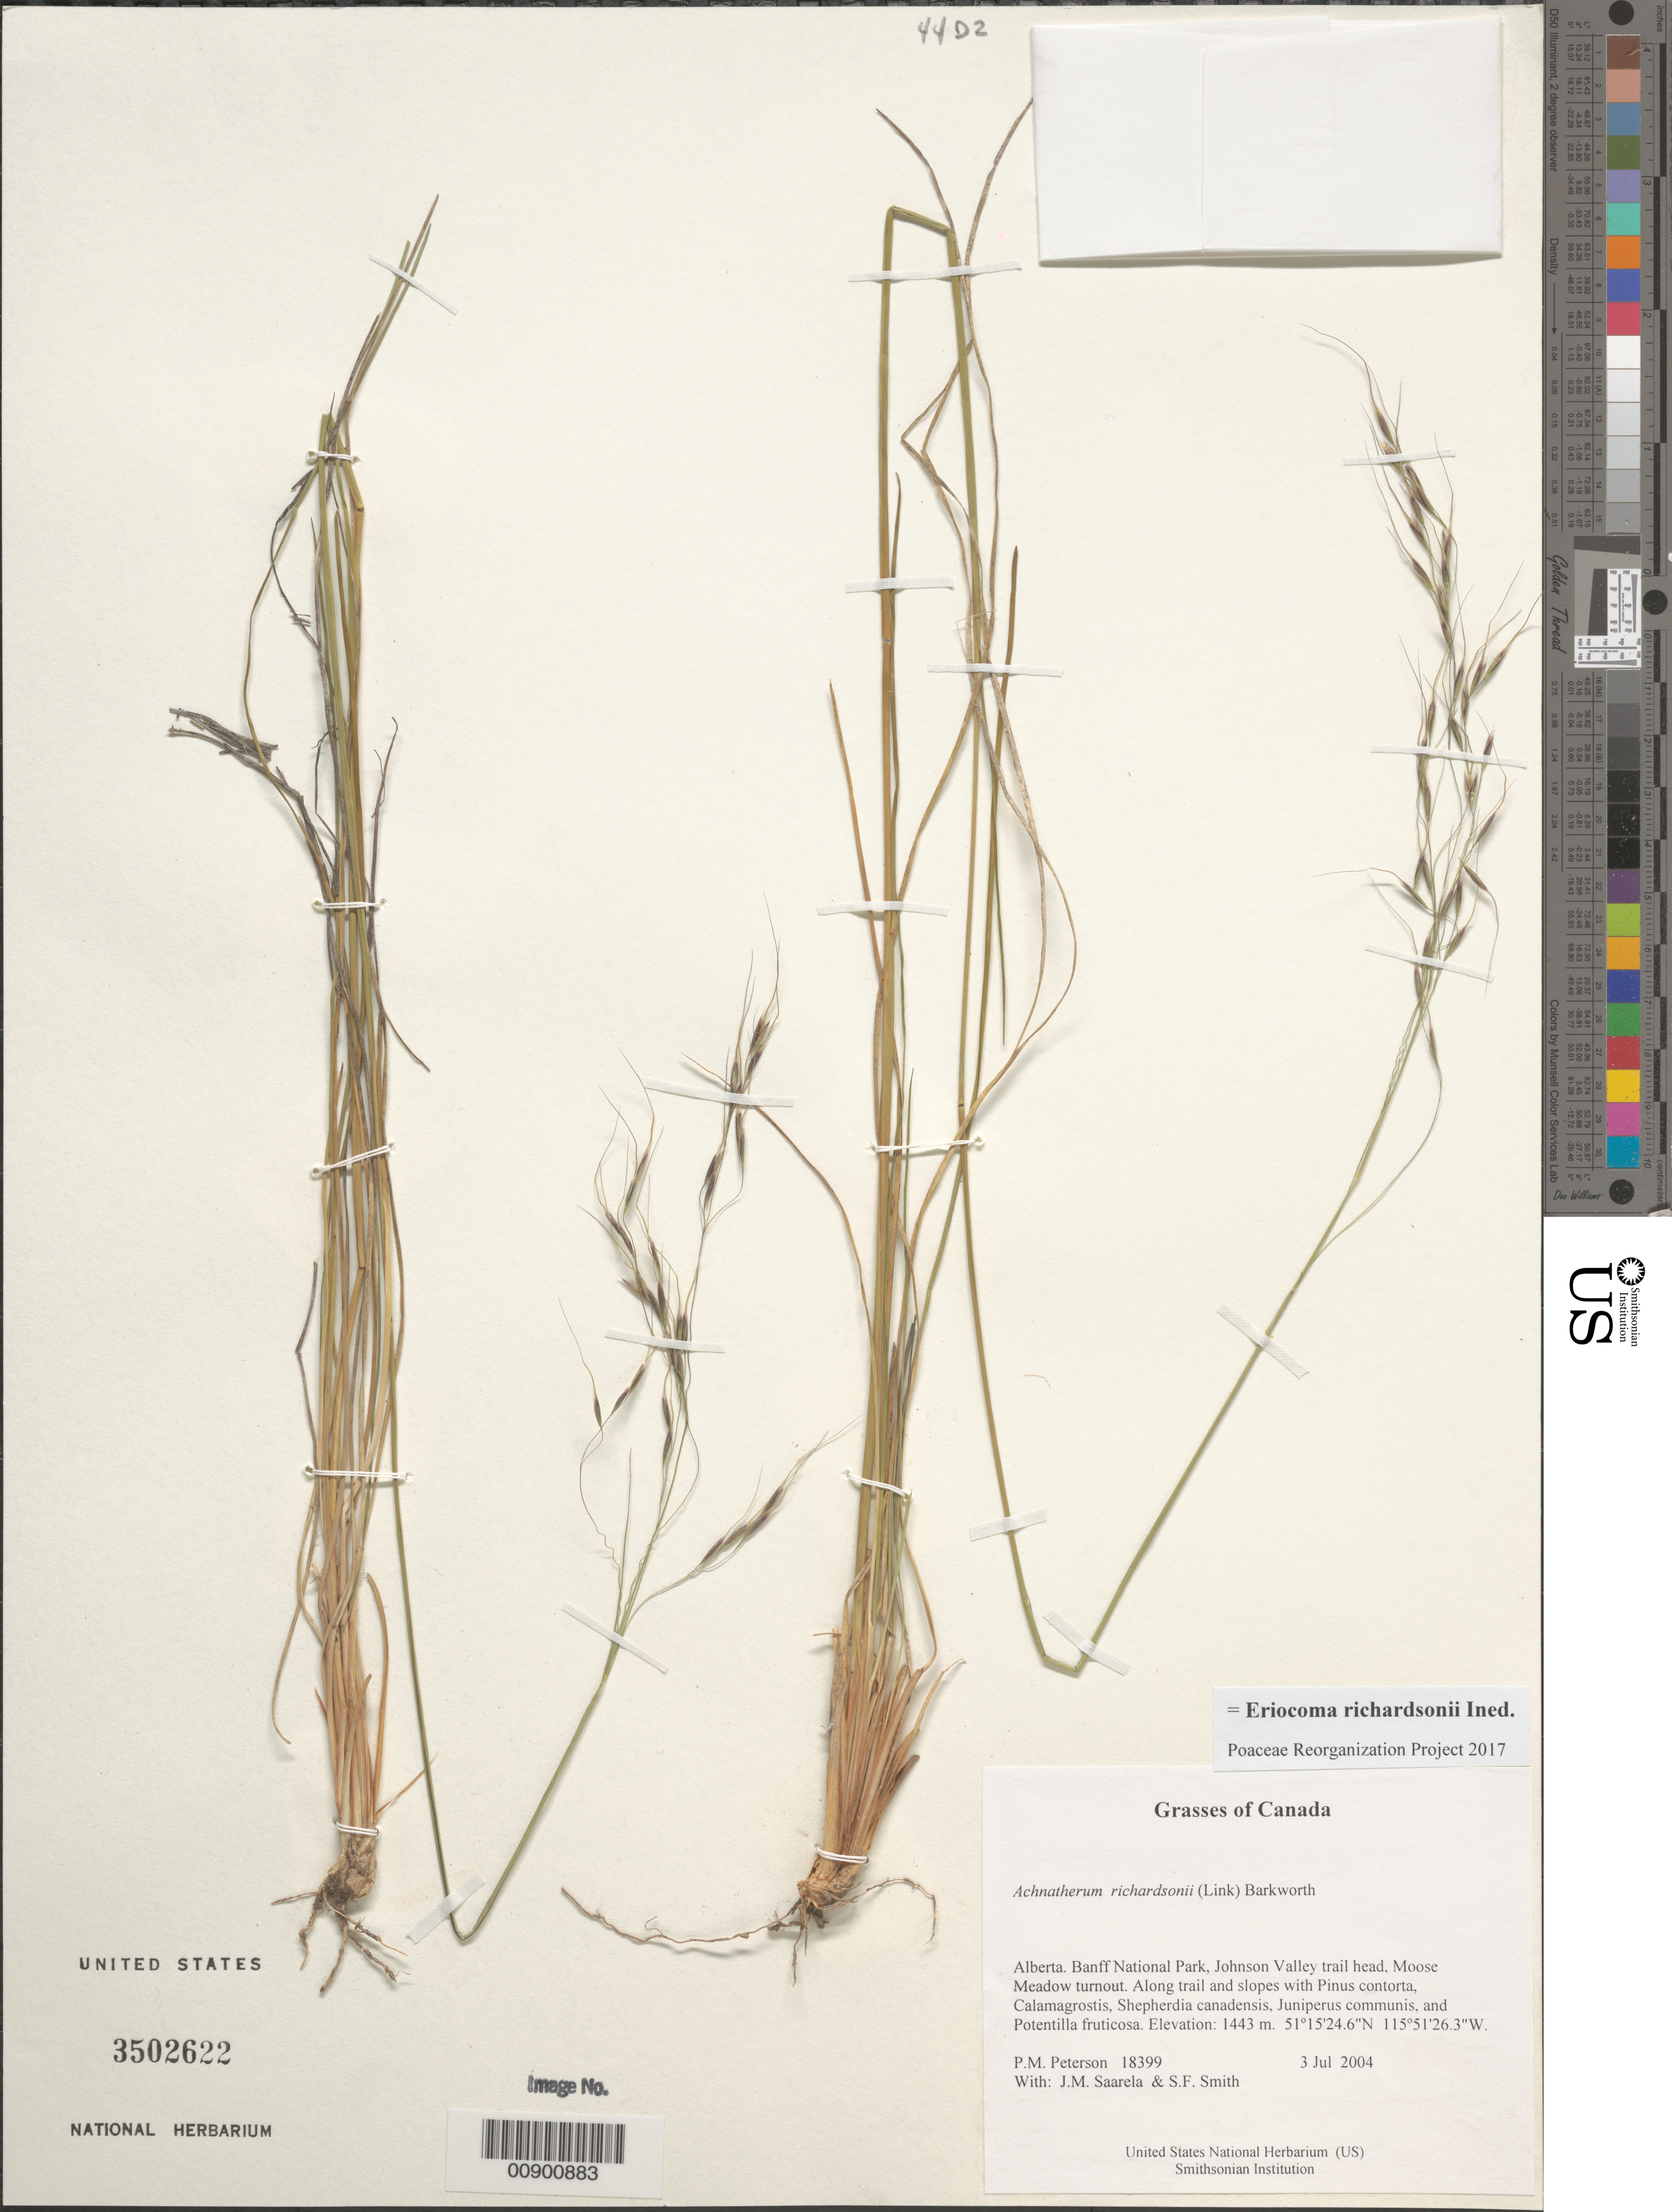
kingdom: Plantae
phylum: Tracheophyta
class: Liliopsida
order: Poales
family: Poaceae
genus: Eriocoma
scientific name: Eriocoma richardsonii ined.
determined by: Poaceae Reorganization Project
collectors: P. M. Peterson, J. Saarela & S.F. Smith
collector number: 18399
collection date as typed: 03 Jul 2004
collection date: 2004-07-03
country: Canada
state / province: Alberta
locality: Banff National Park, Johnson Valley trail head, Moose Meadow turnout. Along trail and slopes with Pinus contorta, Calamagrostis, Shepherdia canadensis, Juniperus communis, and Potentilla fruticosa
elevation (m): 1443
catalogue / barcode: US 3502622